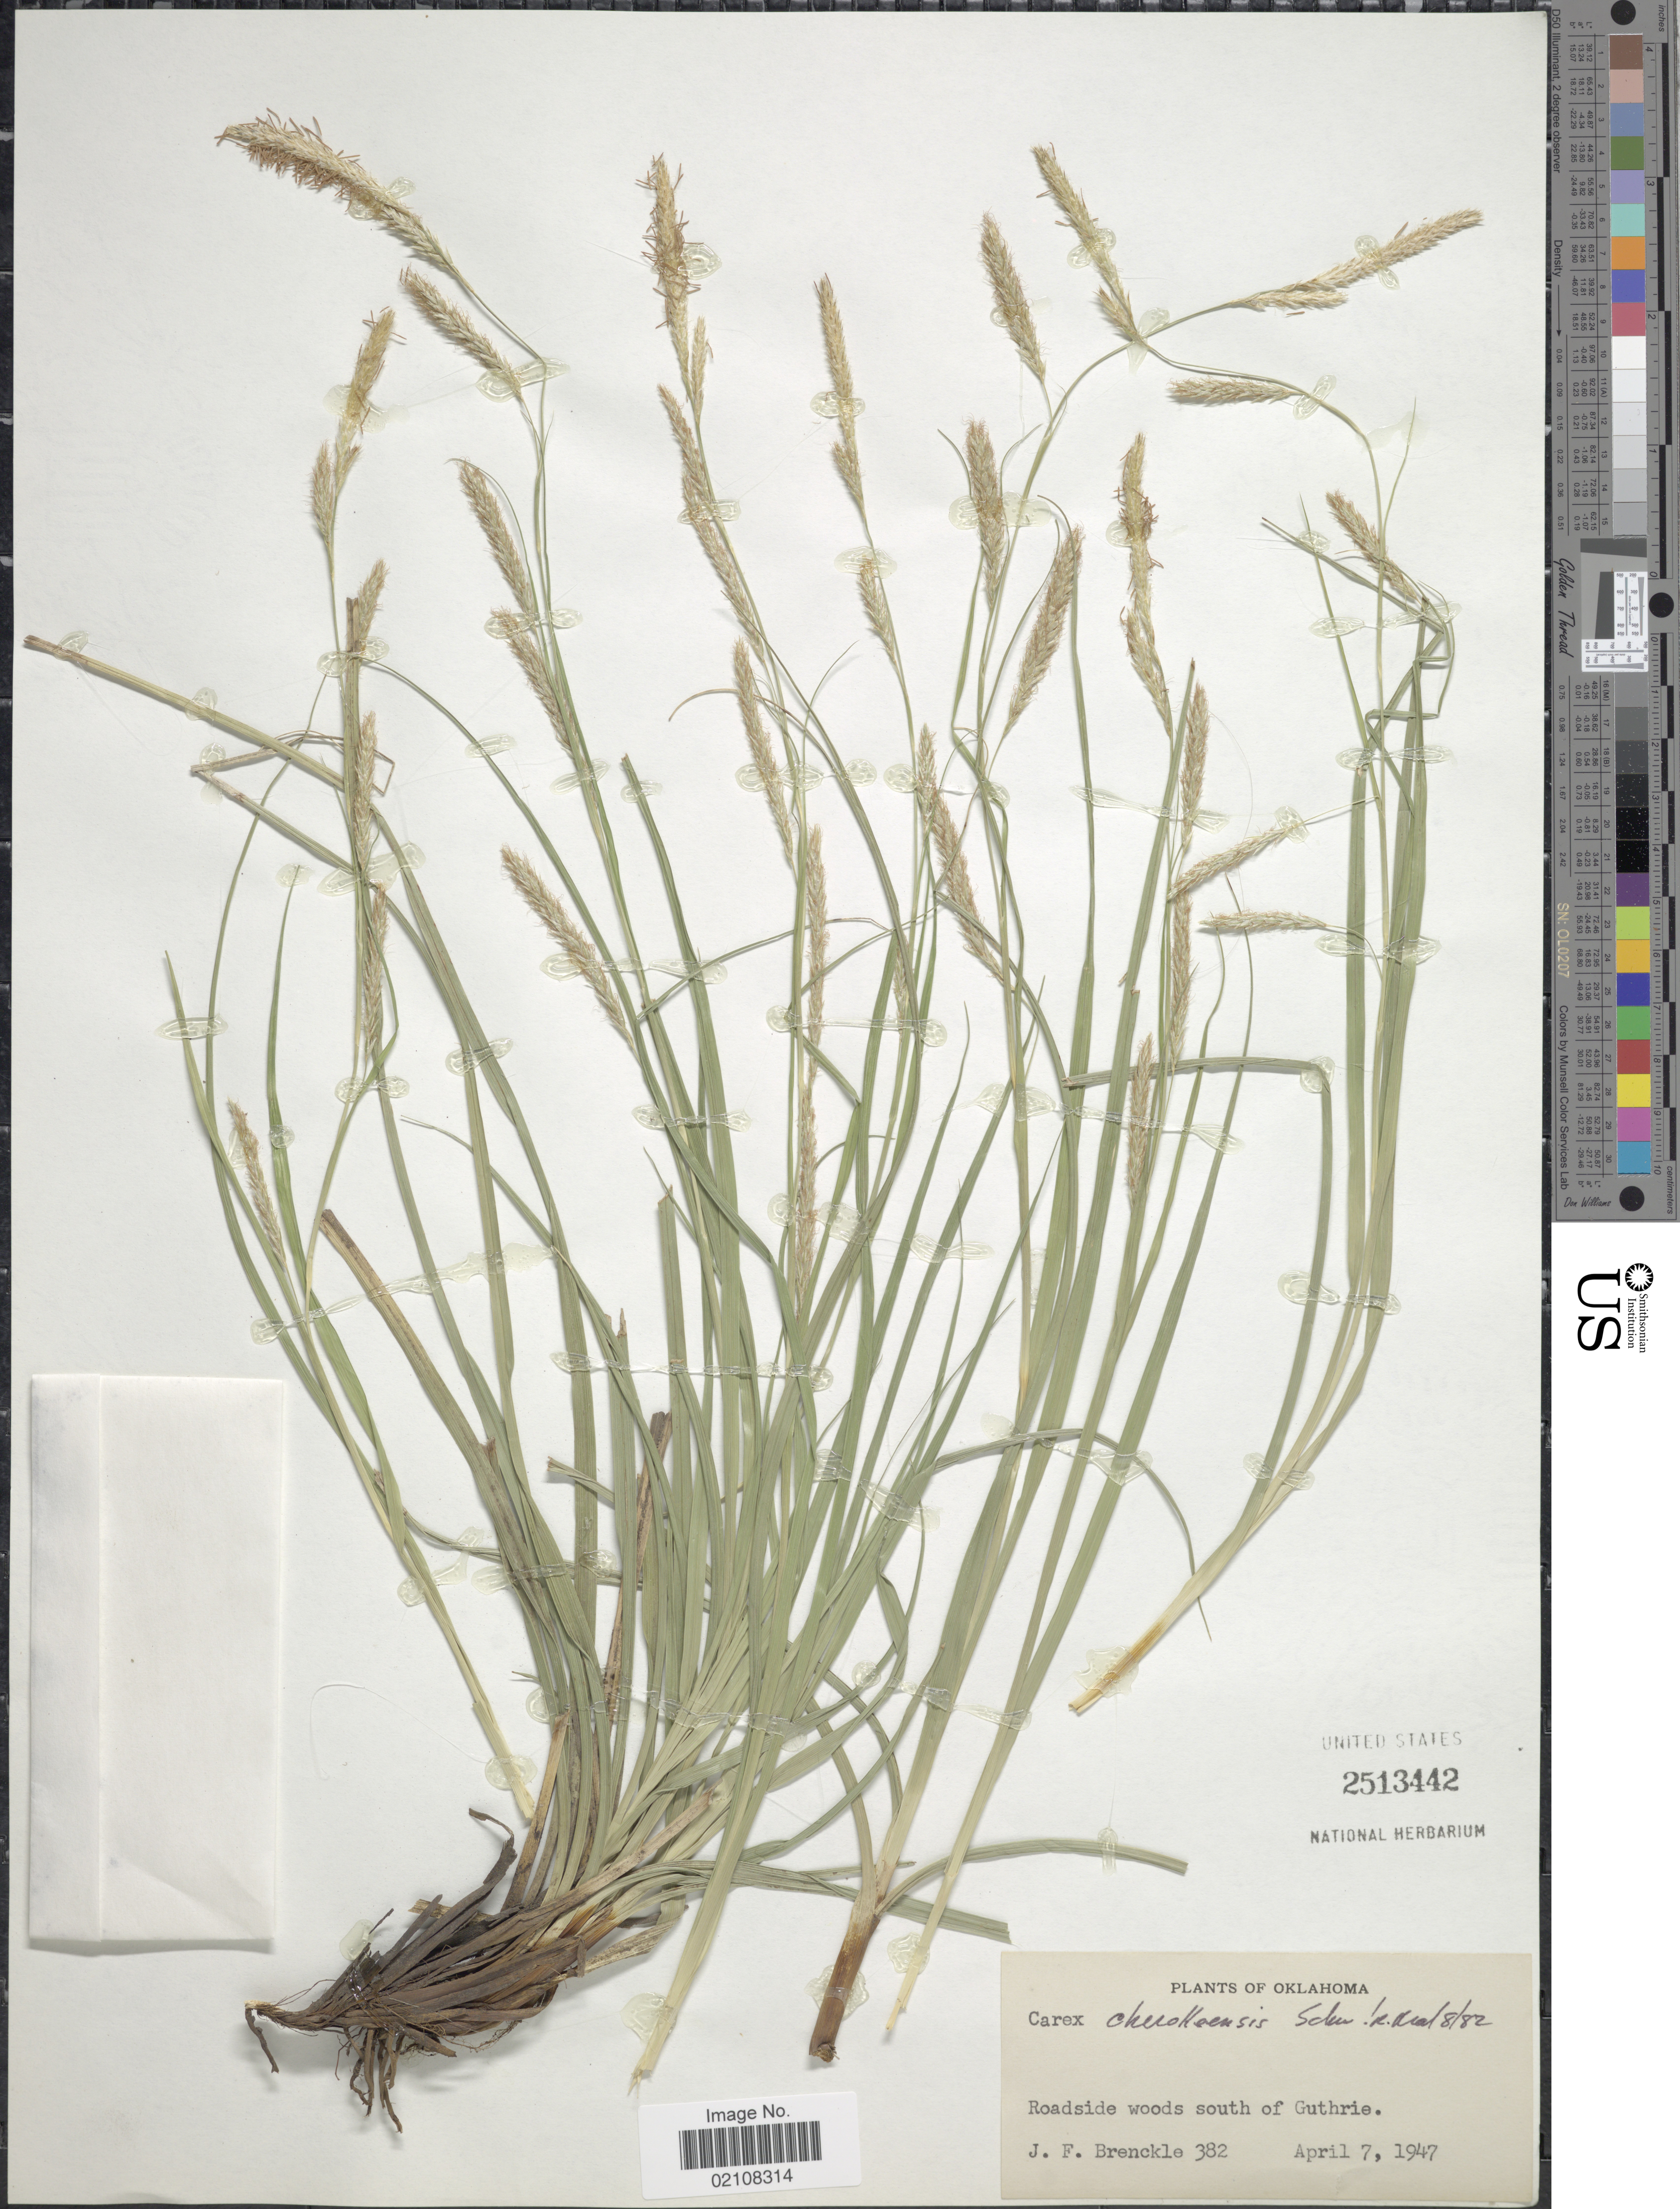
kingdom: Plantae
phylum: Tracheophyta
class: Liliopsida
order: Poales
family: Cyperaceae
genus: Carex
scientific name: Carex cherokeensis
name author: Schwein.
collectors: J. Brenckle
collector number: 382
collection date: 1947-04-07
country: United States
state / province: Oklahoma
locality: Roadside woods south of Guthrie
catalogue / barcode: US 2513442